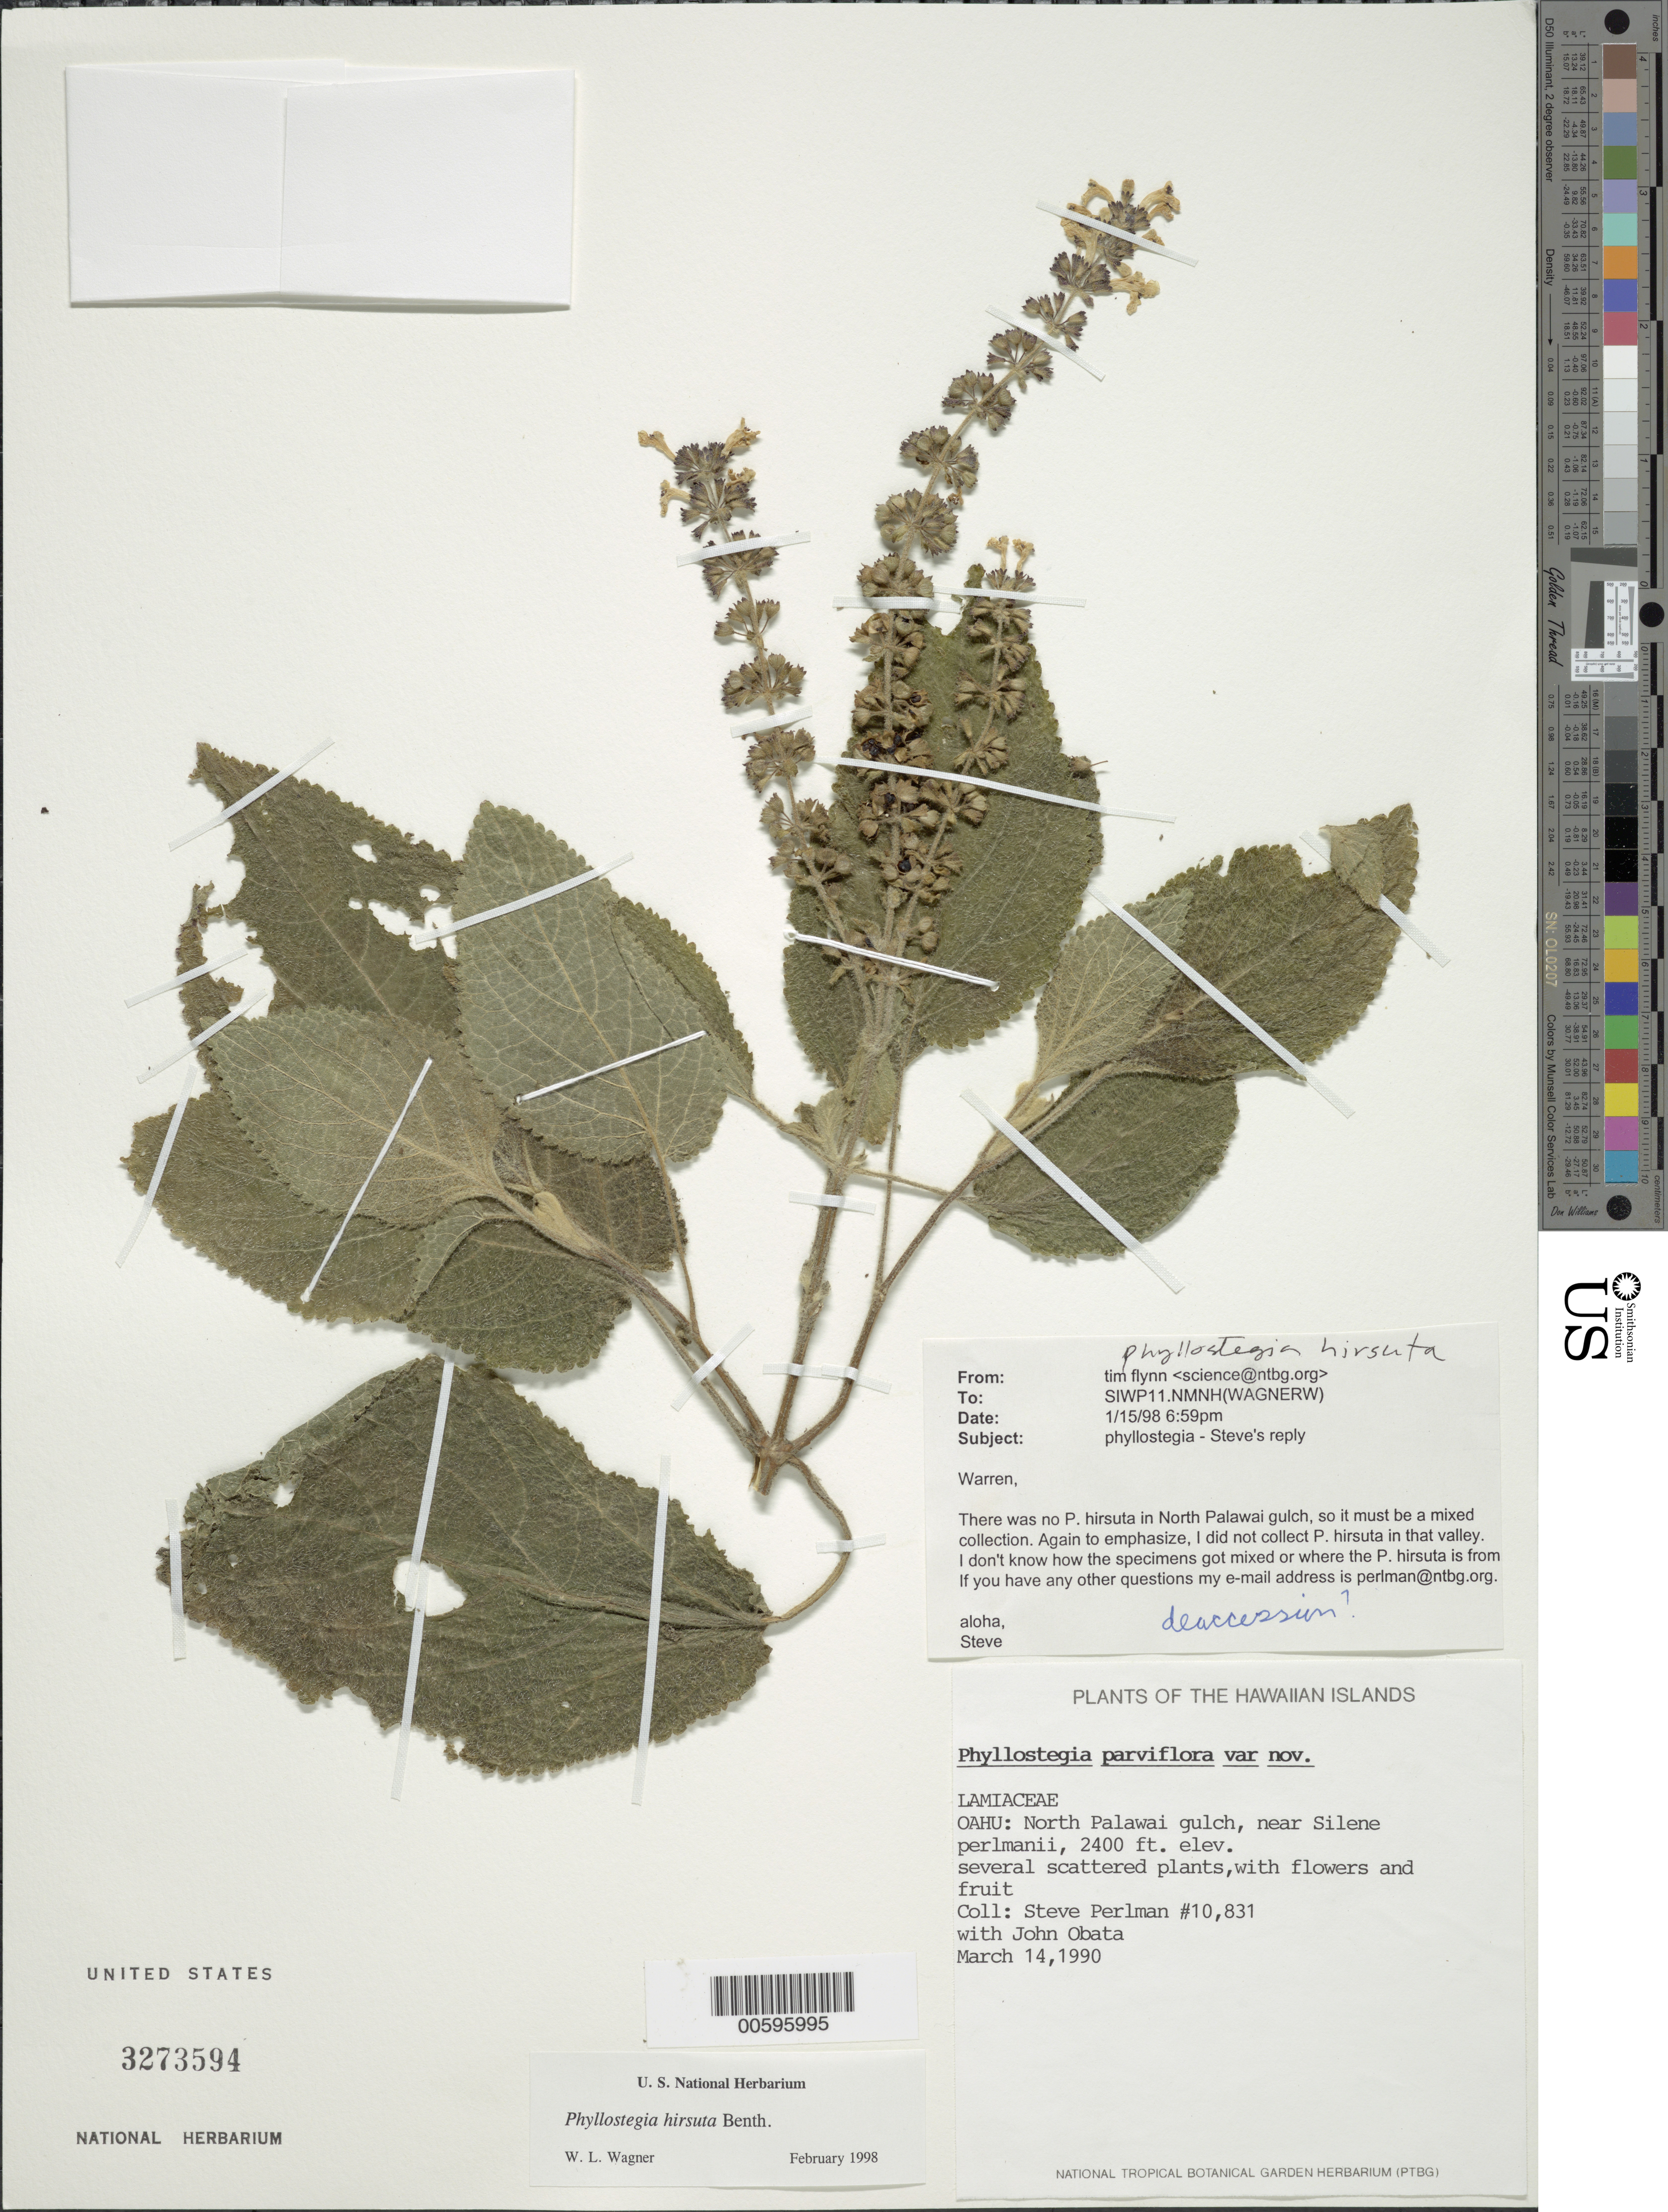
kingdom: Plantae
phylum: Tracheophyta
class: Magnoliopsida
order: Lamiales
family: Lamiaceae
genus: Phyllostegia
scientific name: Phyllostegia hirsuta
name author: Benth.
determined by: Wagner, W. L., (BOT), Smithsonian Institution - National Museum of Natural History (UNITED STATES)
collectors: S. P. Perlman & J. Obata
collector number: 10831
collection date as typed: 14 Mar 1990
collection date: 1990-03-14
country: United States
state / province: Hawaii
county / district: Honolulu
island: Oahu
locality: North Palawai gulch. (See note on spec. sheet regarding locality)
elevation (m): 732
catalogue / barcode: US 3273594